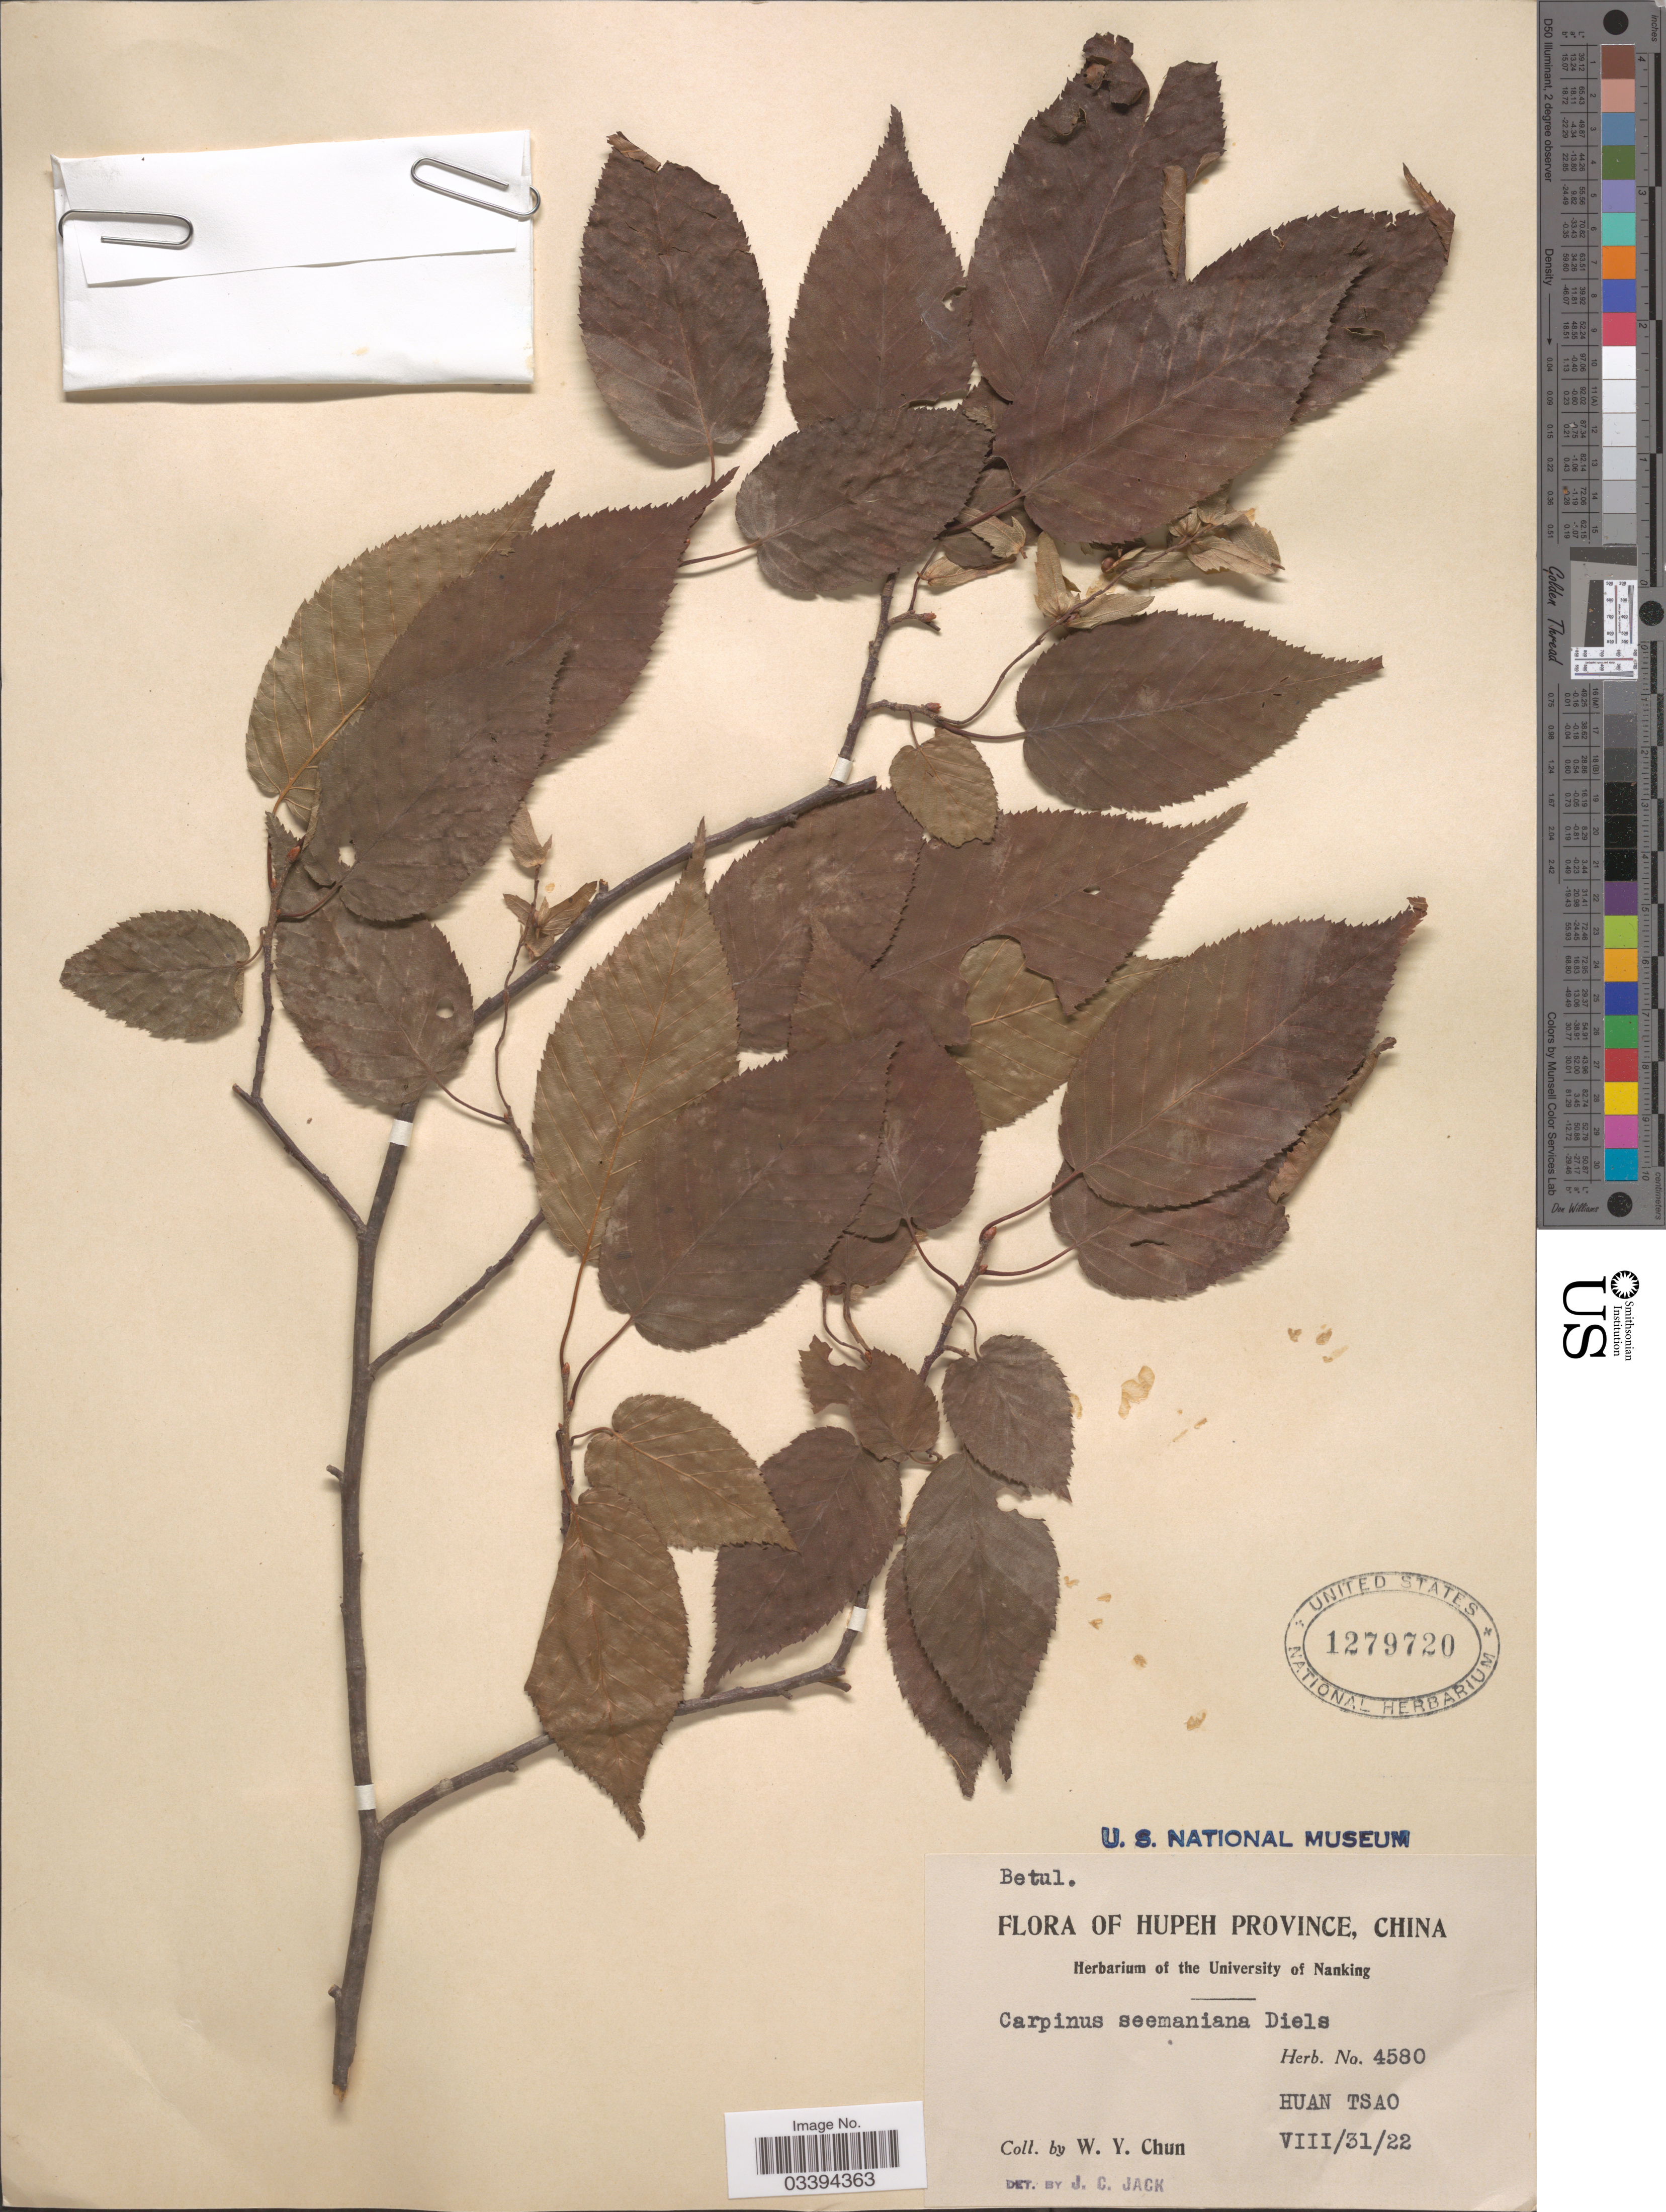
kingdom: Plantae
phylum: Tracheophyta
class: Magnoliopsida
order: Fagales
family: Betulaceae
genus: Carpinus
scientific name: Carpinus seemeniana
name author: Diels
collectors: W. Y. Chun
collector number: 4580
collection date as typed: Transcribed d/m/y: 31/8/22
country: China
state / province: Hubei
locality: Hupeh Province. Huan Tsao.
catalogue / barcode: US 1279720